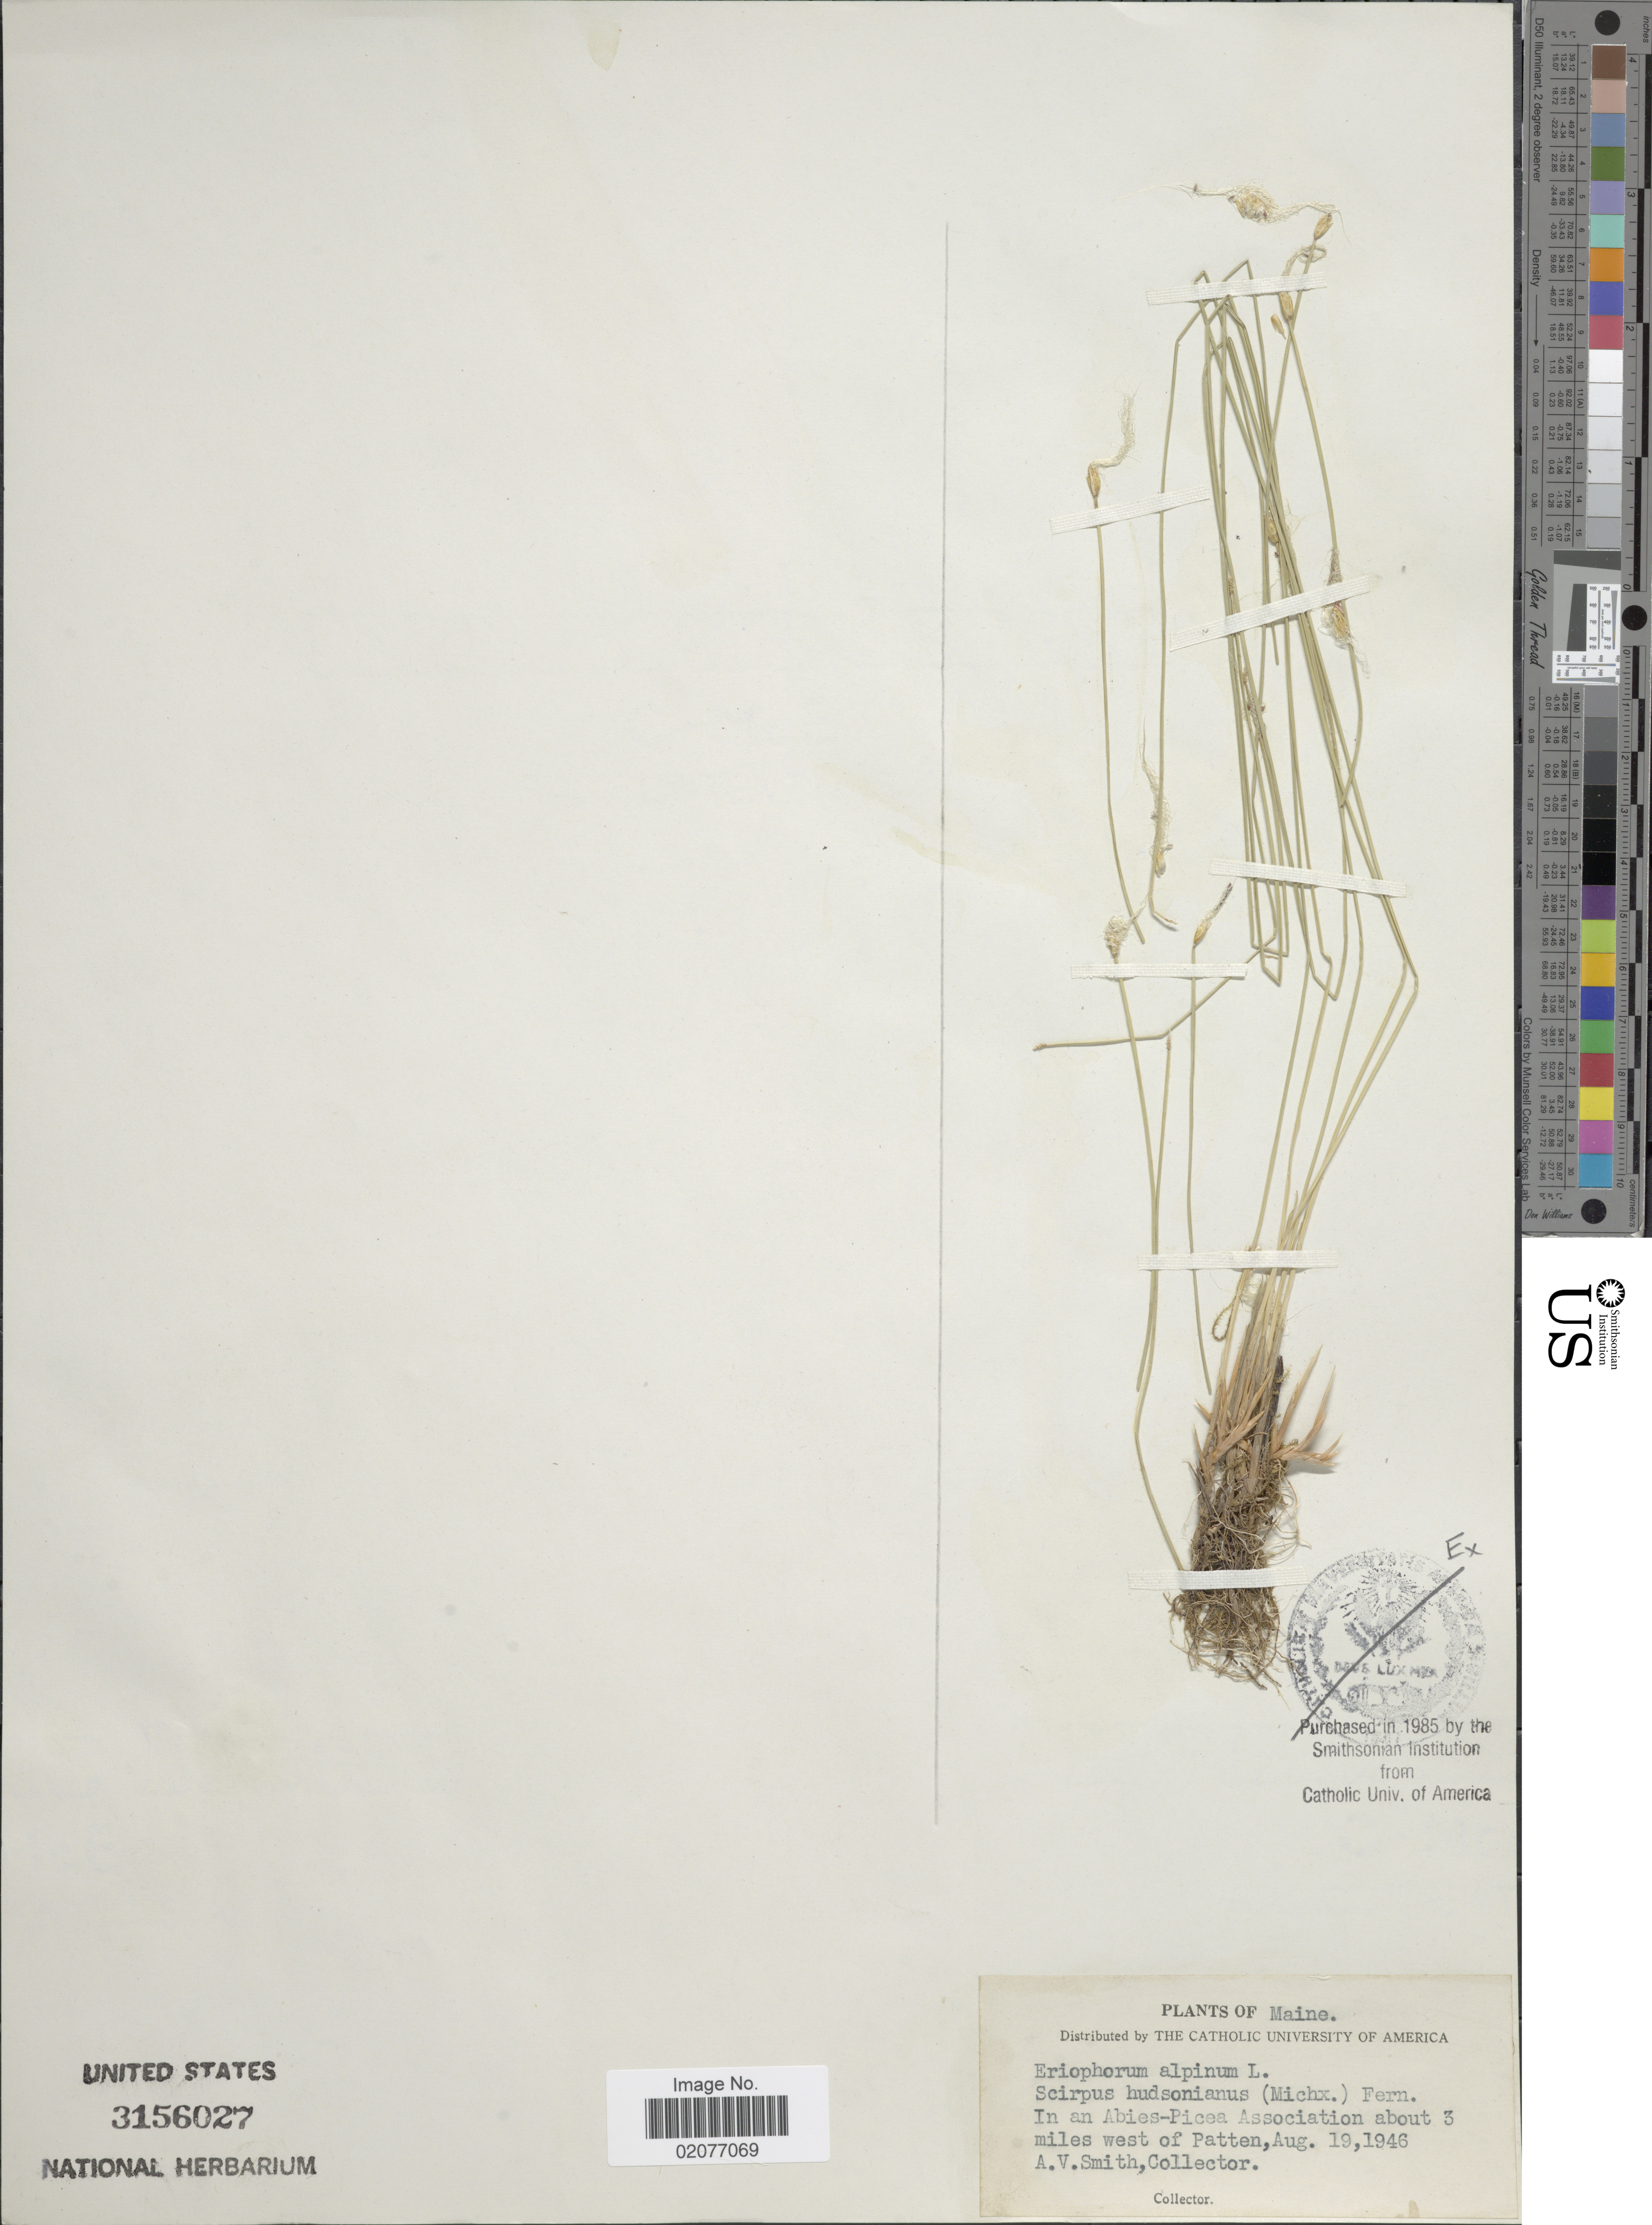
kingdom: Plantae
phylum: Tracheophyta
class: Liliopsida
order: Poales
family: Cyperaceae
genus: Trichophorum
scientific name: Trichophorum alpinum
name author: (L.) Pers.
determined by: Strong, Mark T., (BOT), Smithsonian Institution - National Museum of Natural History (UNITED STATES)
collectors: A. V. P. Smith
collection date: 1946-08-19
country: United States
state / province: Maine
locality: In an Abies-Picea Association about 3 miles west of Patten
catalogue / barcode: US 3156027